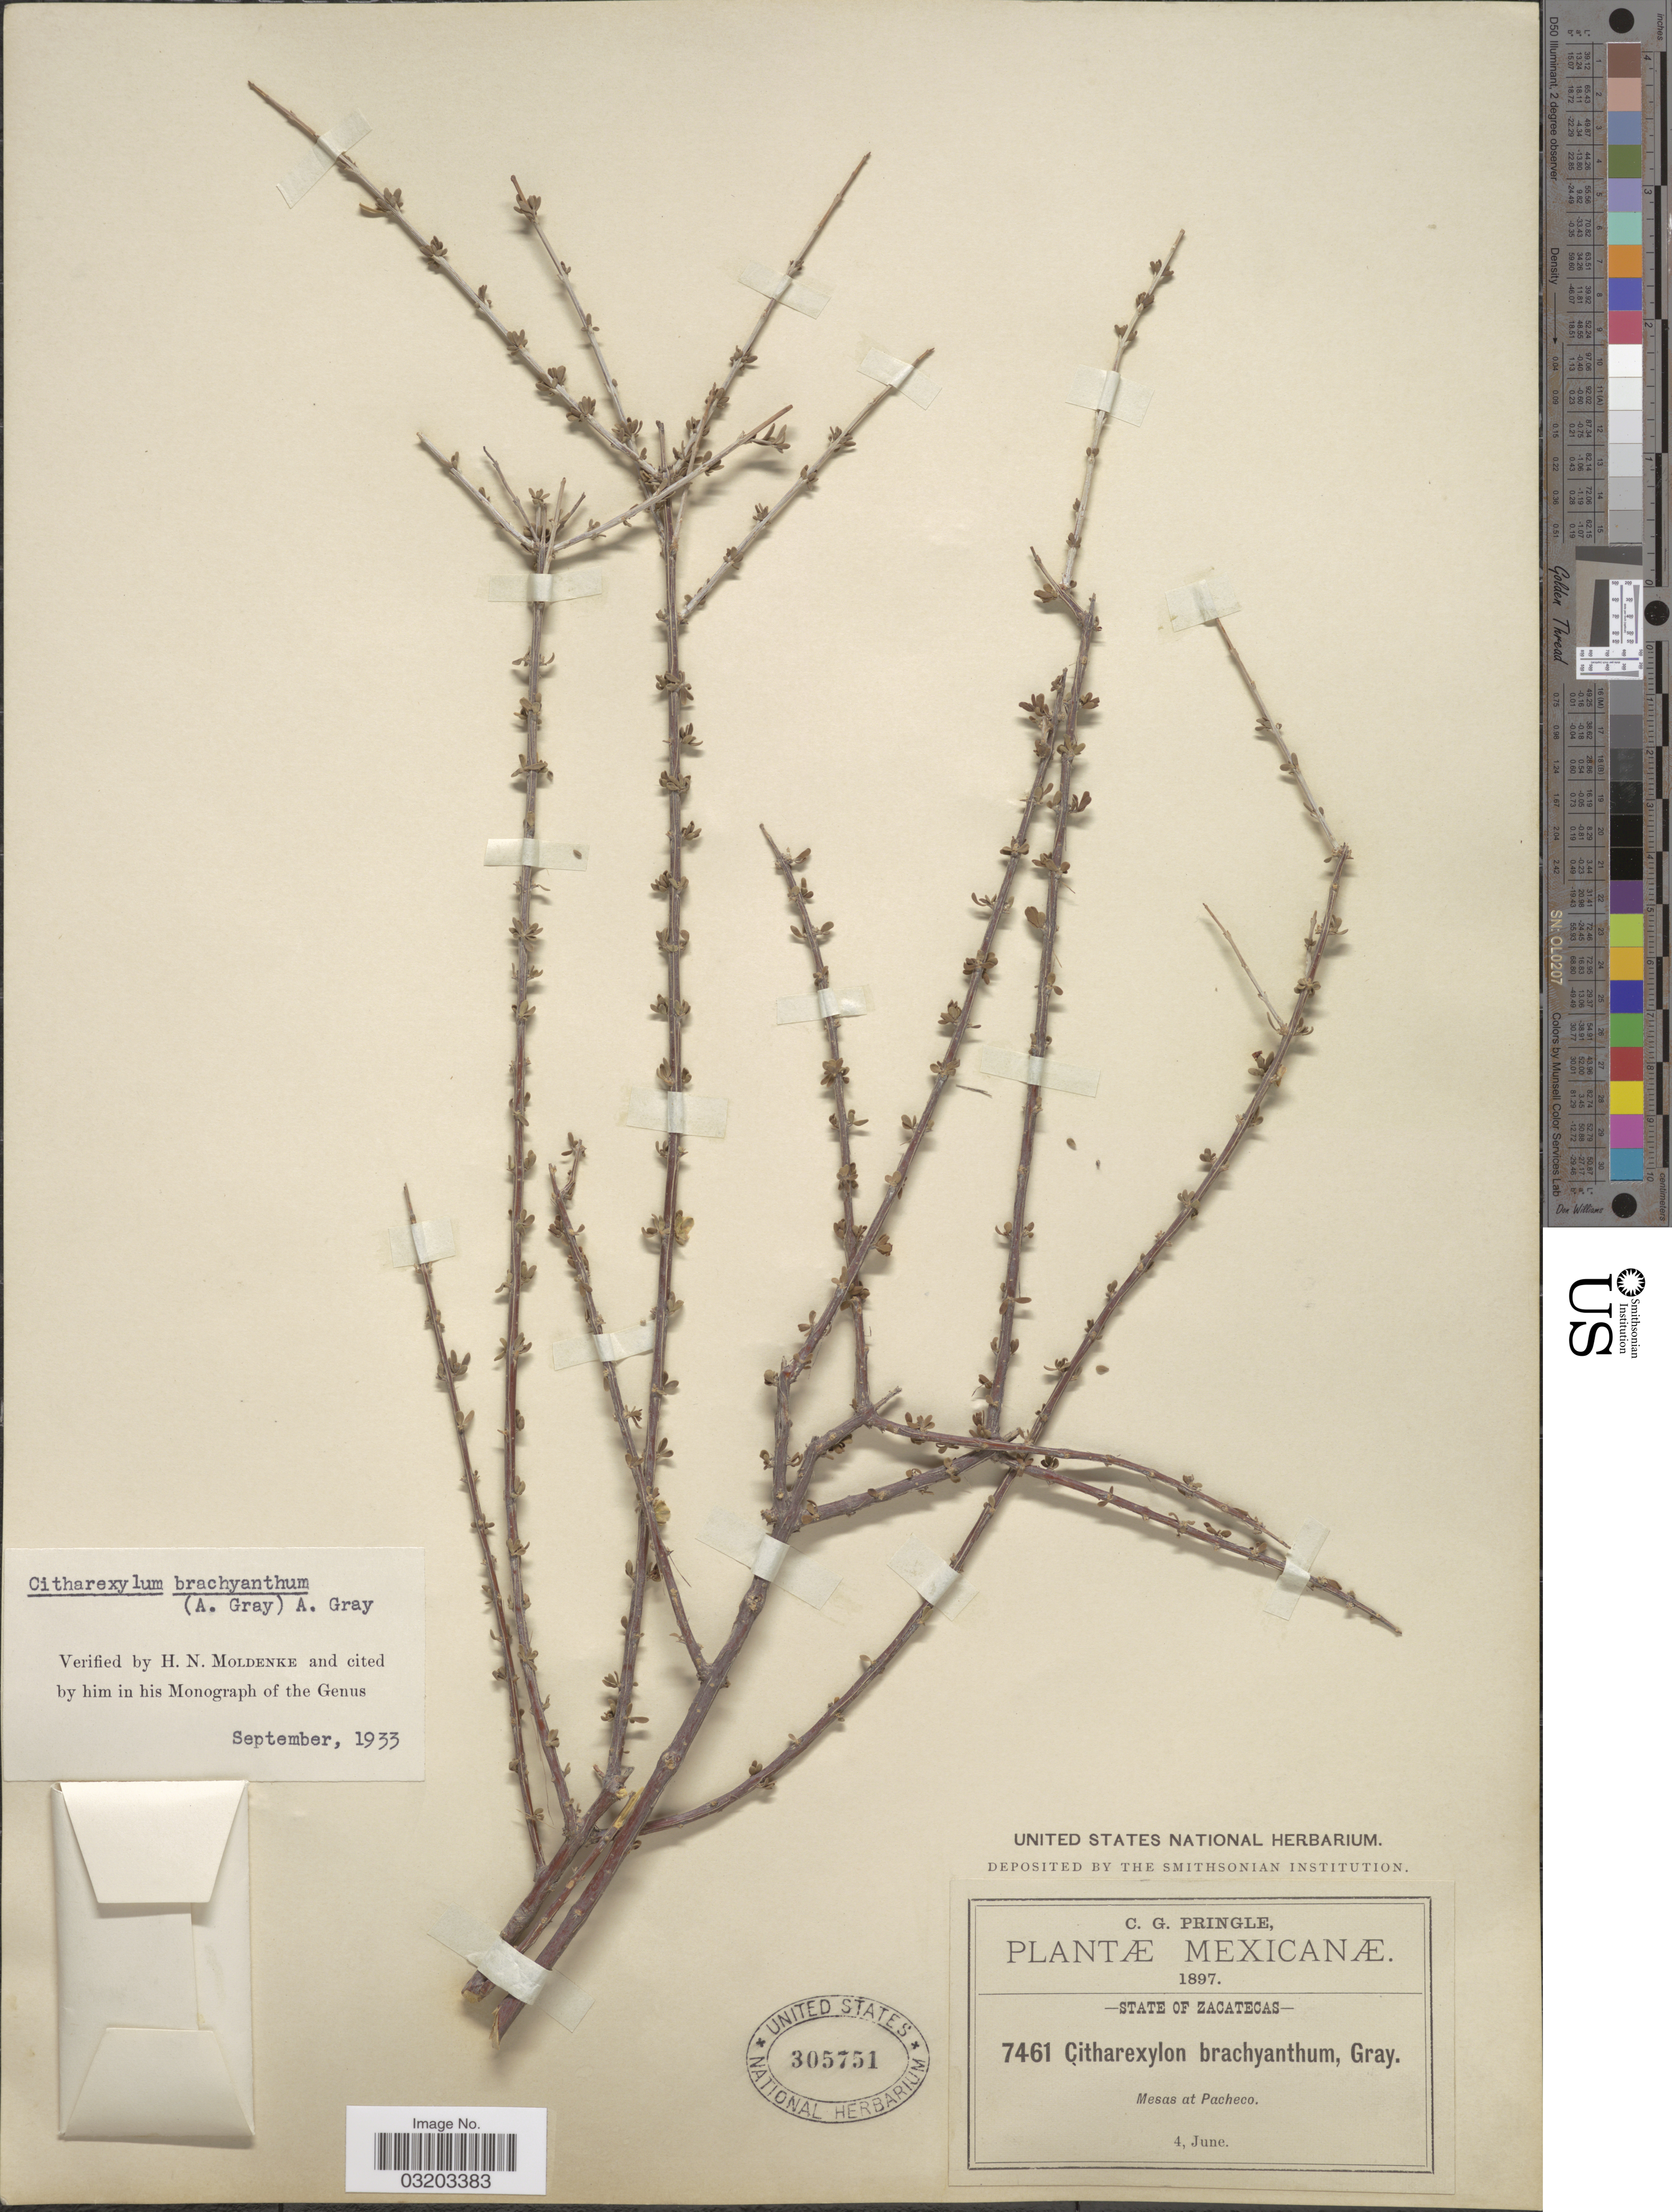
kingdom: Plantae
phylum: Tracheophyta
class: Magnoliopsida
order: Lamiales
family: Verbenaceae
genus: Citharexylum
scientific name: Citharexylum brachyanthum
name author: (A. Gray ex Hemsl.) A. Gray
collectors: C. G. Pringle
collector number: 7461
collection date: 1897-06-04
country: Mexico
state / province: Zacatecas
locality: Mesas at Pacheco.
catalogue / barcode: US 305751